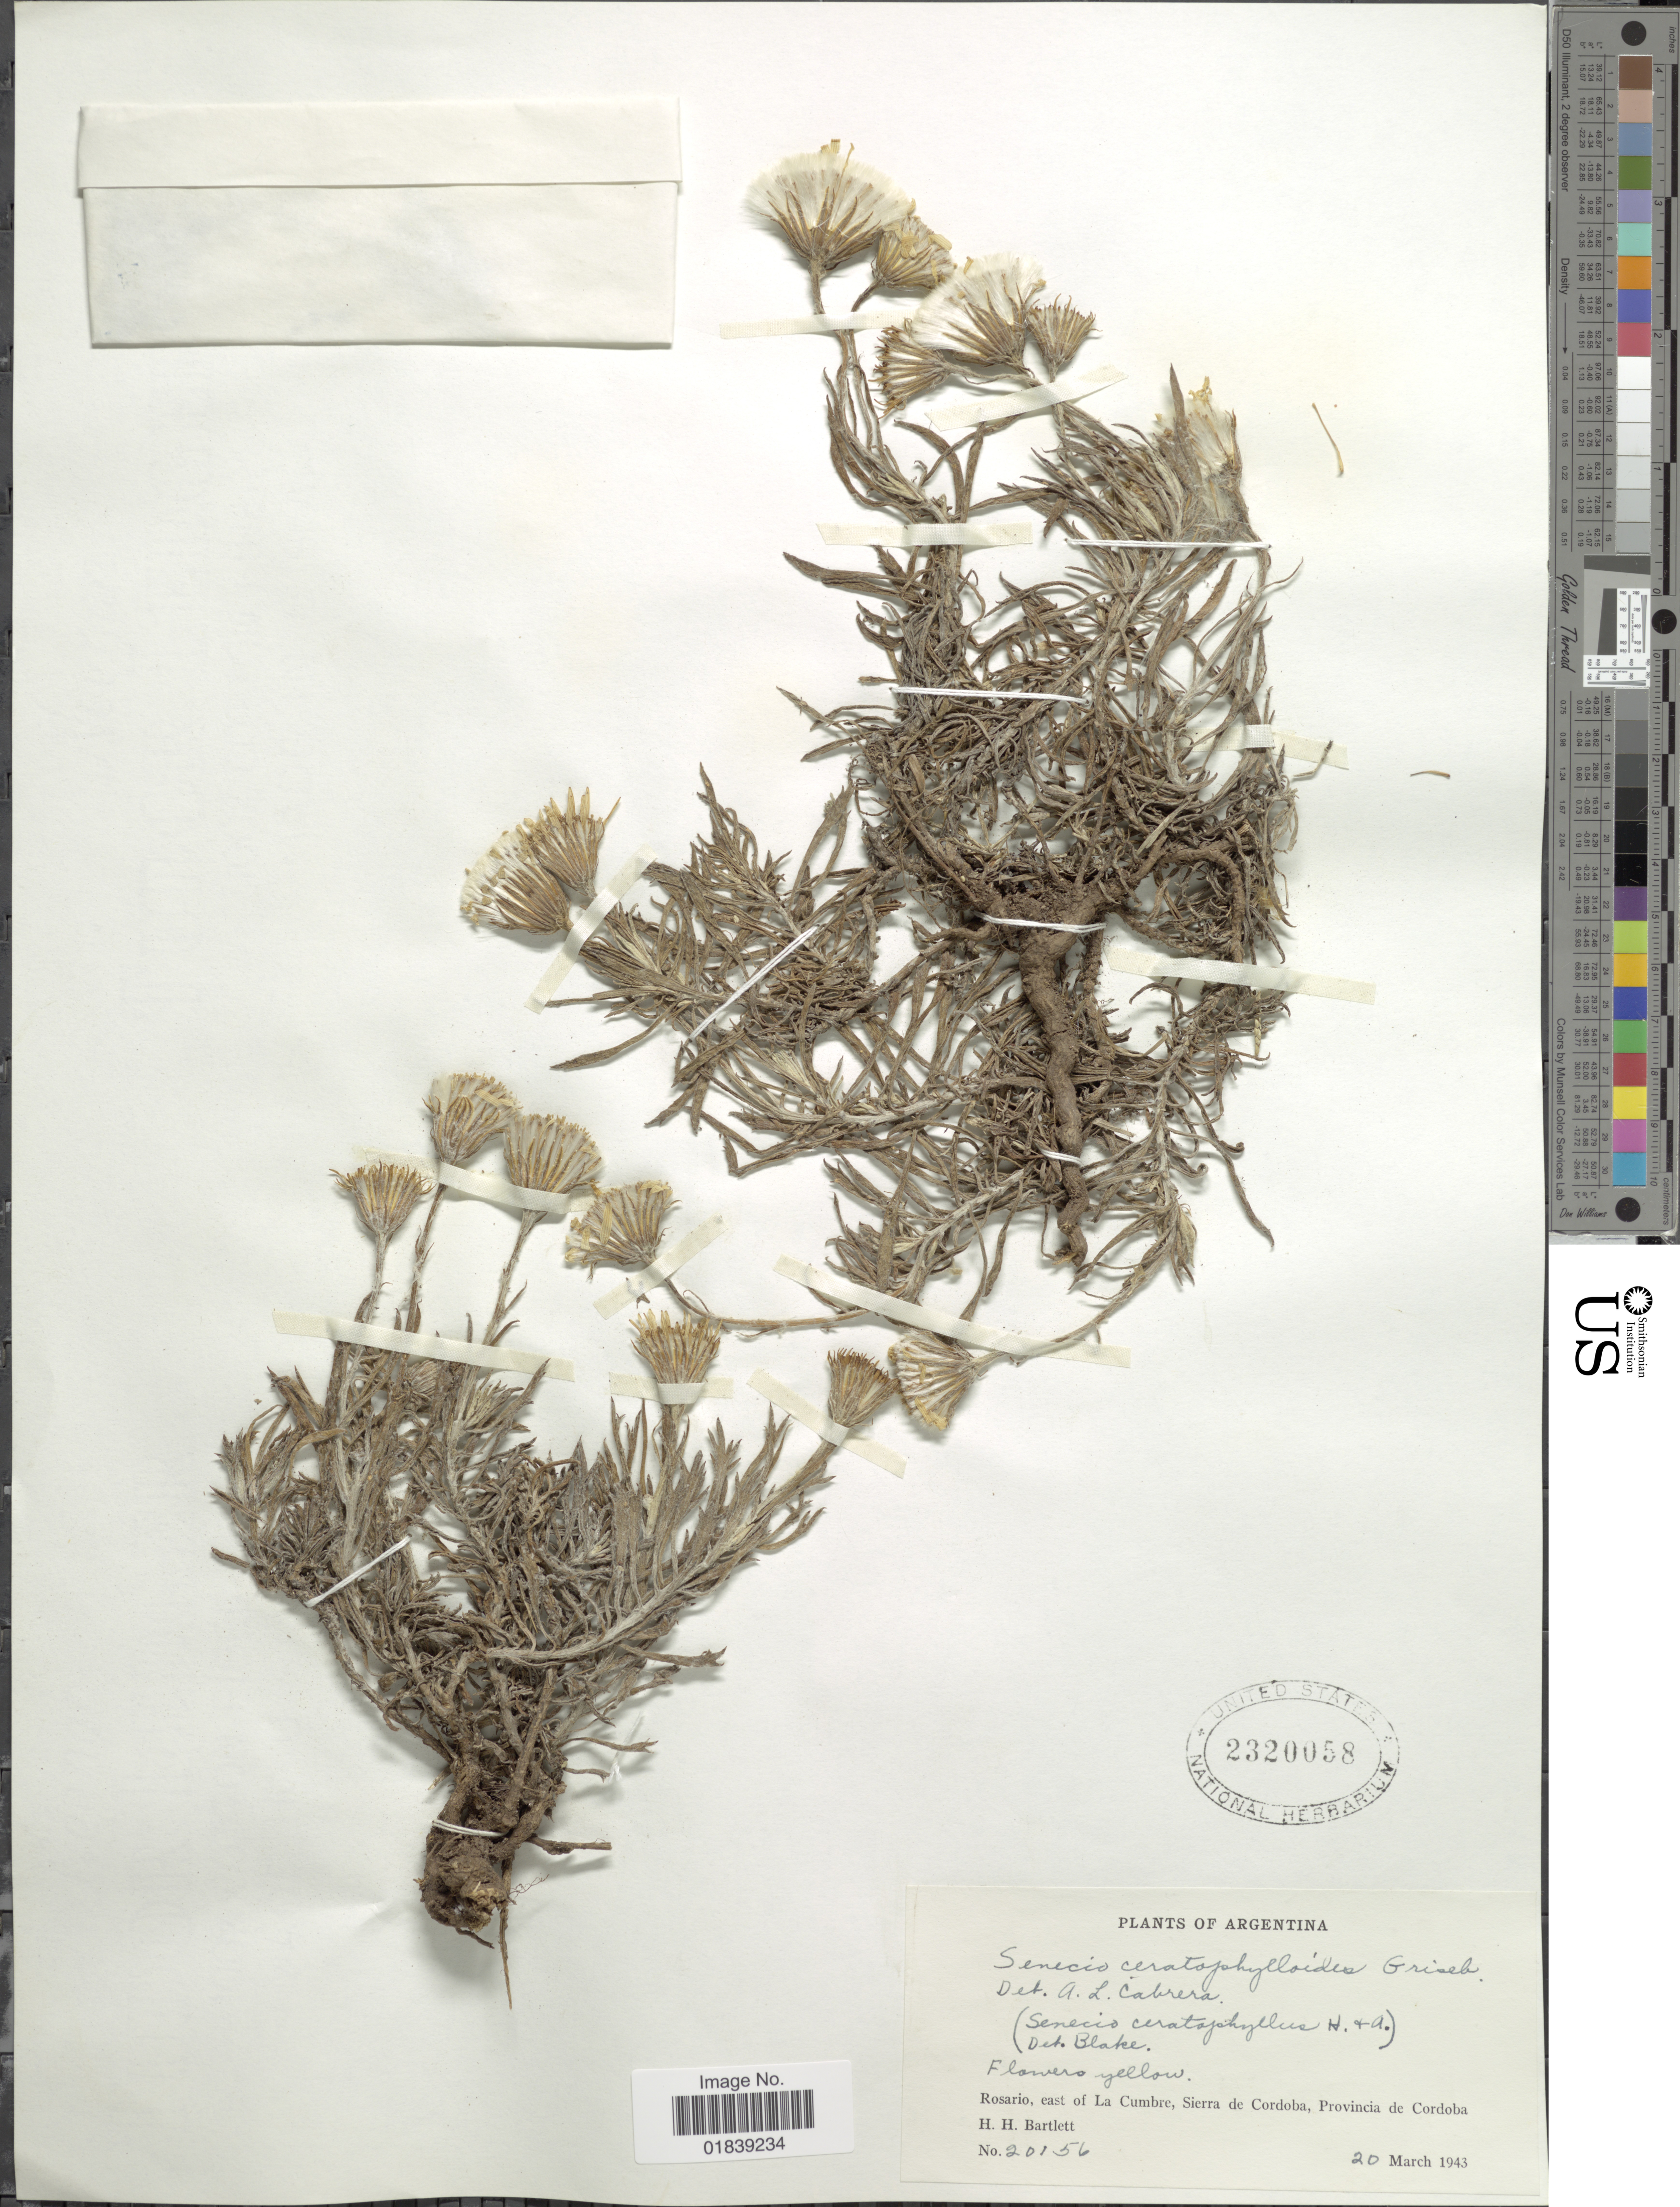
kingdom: Plantae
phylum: Tracheophyta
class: Magnoliopsida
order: Asterales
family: Asteraceae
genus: Senecio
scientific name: Senecio ceratophylloides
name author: Griseb.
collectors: H. H. Bartlett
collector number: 20156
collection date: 1943-03-20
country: Argentina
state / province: Cordoba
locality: Rosario, east of La Cumbre, Sierra de Cordoba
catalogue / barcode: US 2320058